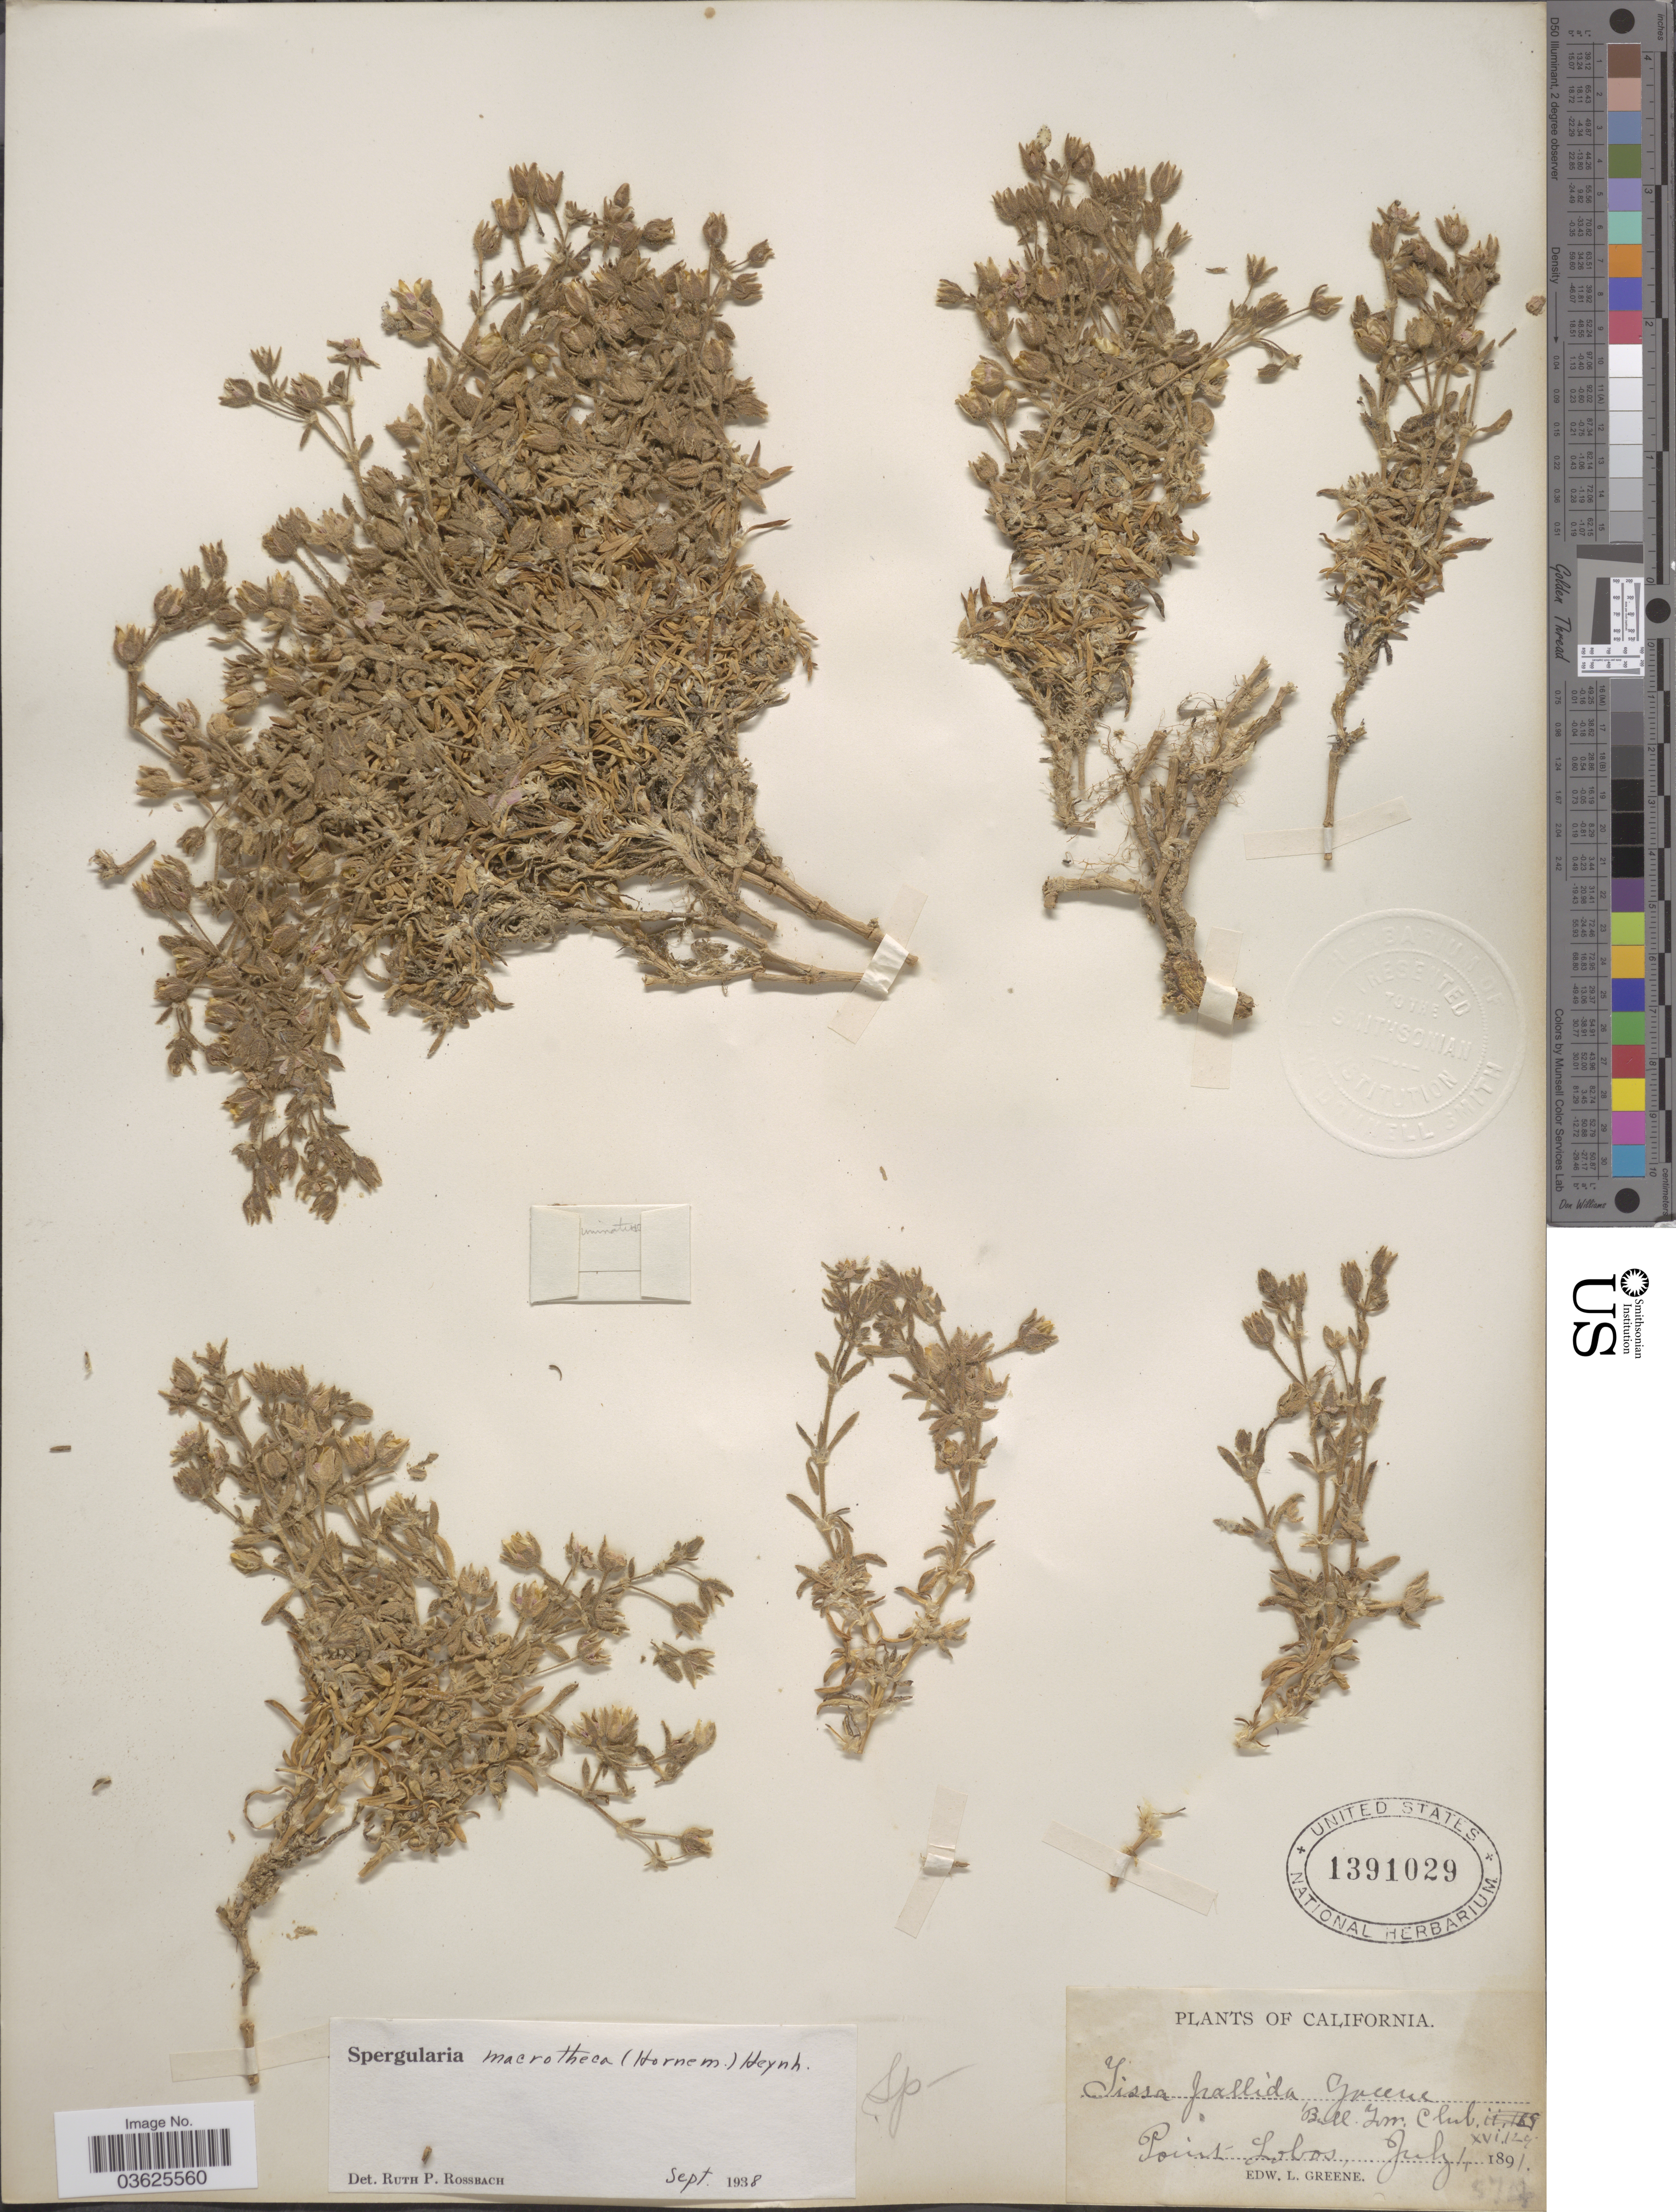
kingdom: Plantae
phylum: Tracheophyta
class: Magnoliopsida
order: Caryophyllales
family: Caryophyllaceae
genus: Spergularia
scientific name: Spergularia macrotheca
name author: (Hornem.) Heynh.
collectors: E. L. Greene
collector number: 574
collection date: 1891-07-01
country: United States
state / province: California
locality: Point Lobos.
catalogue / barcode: US 1391029